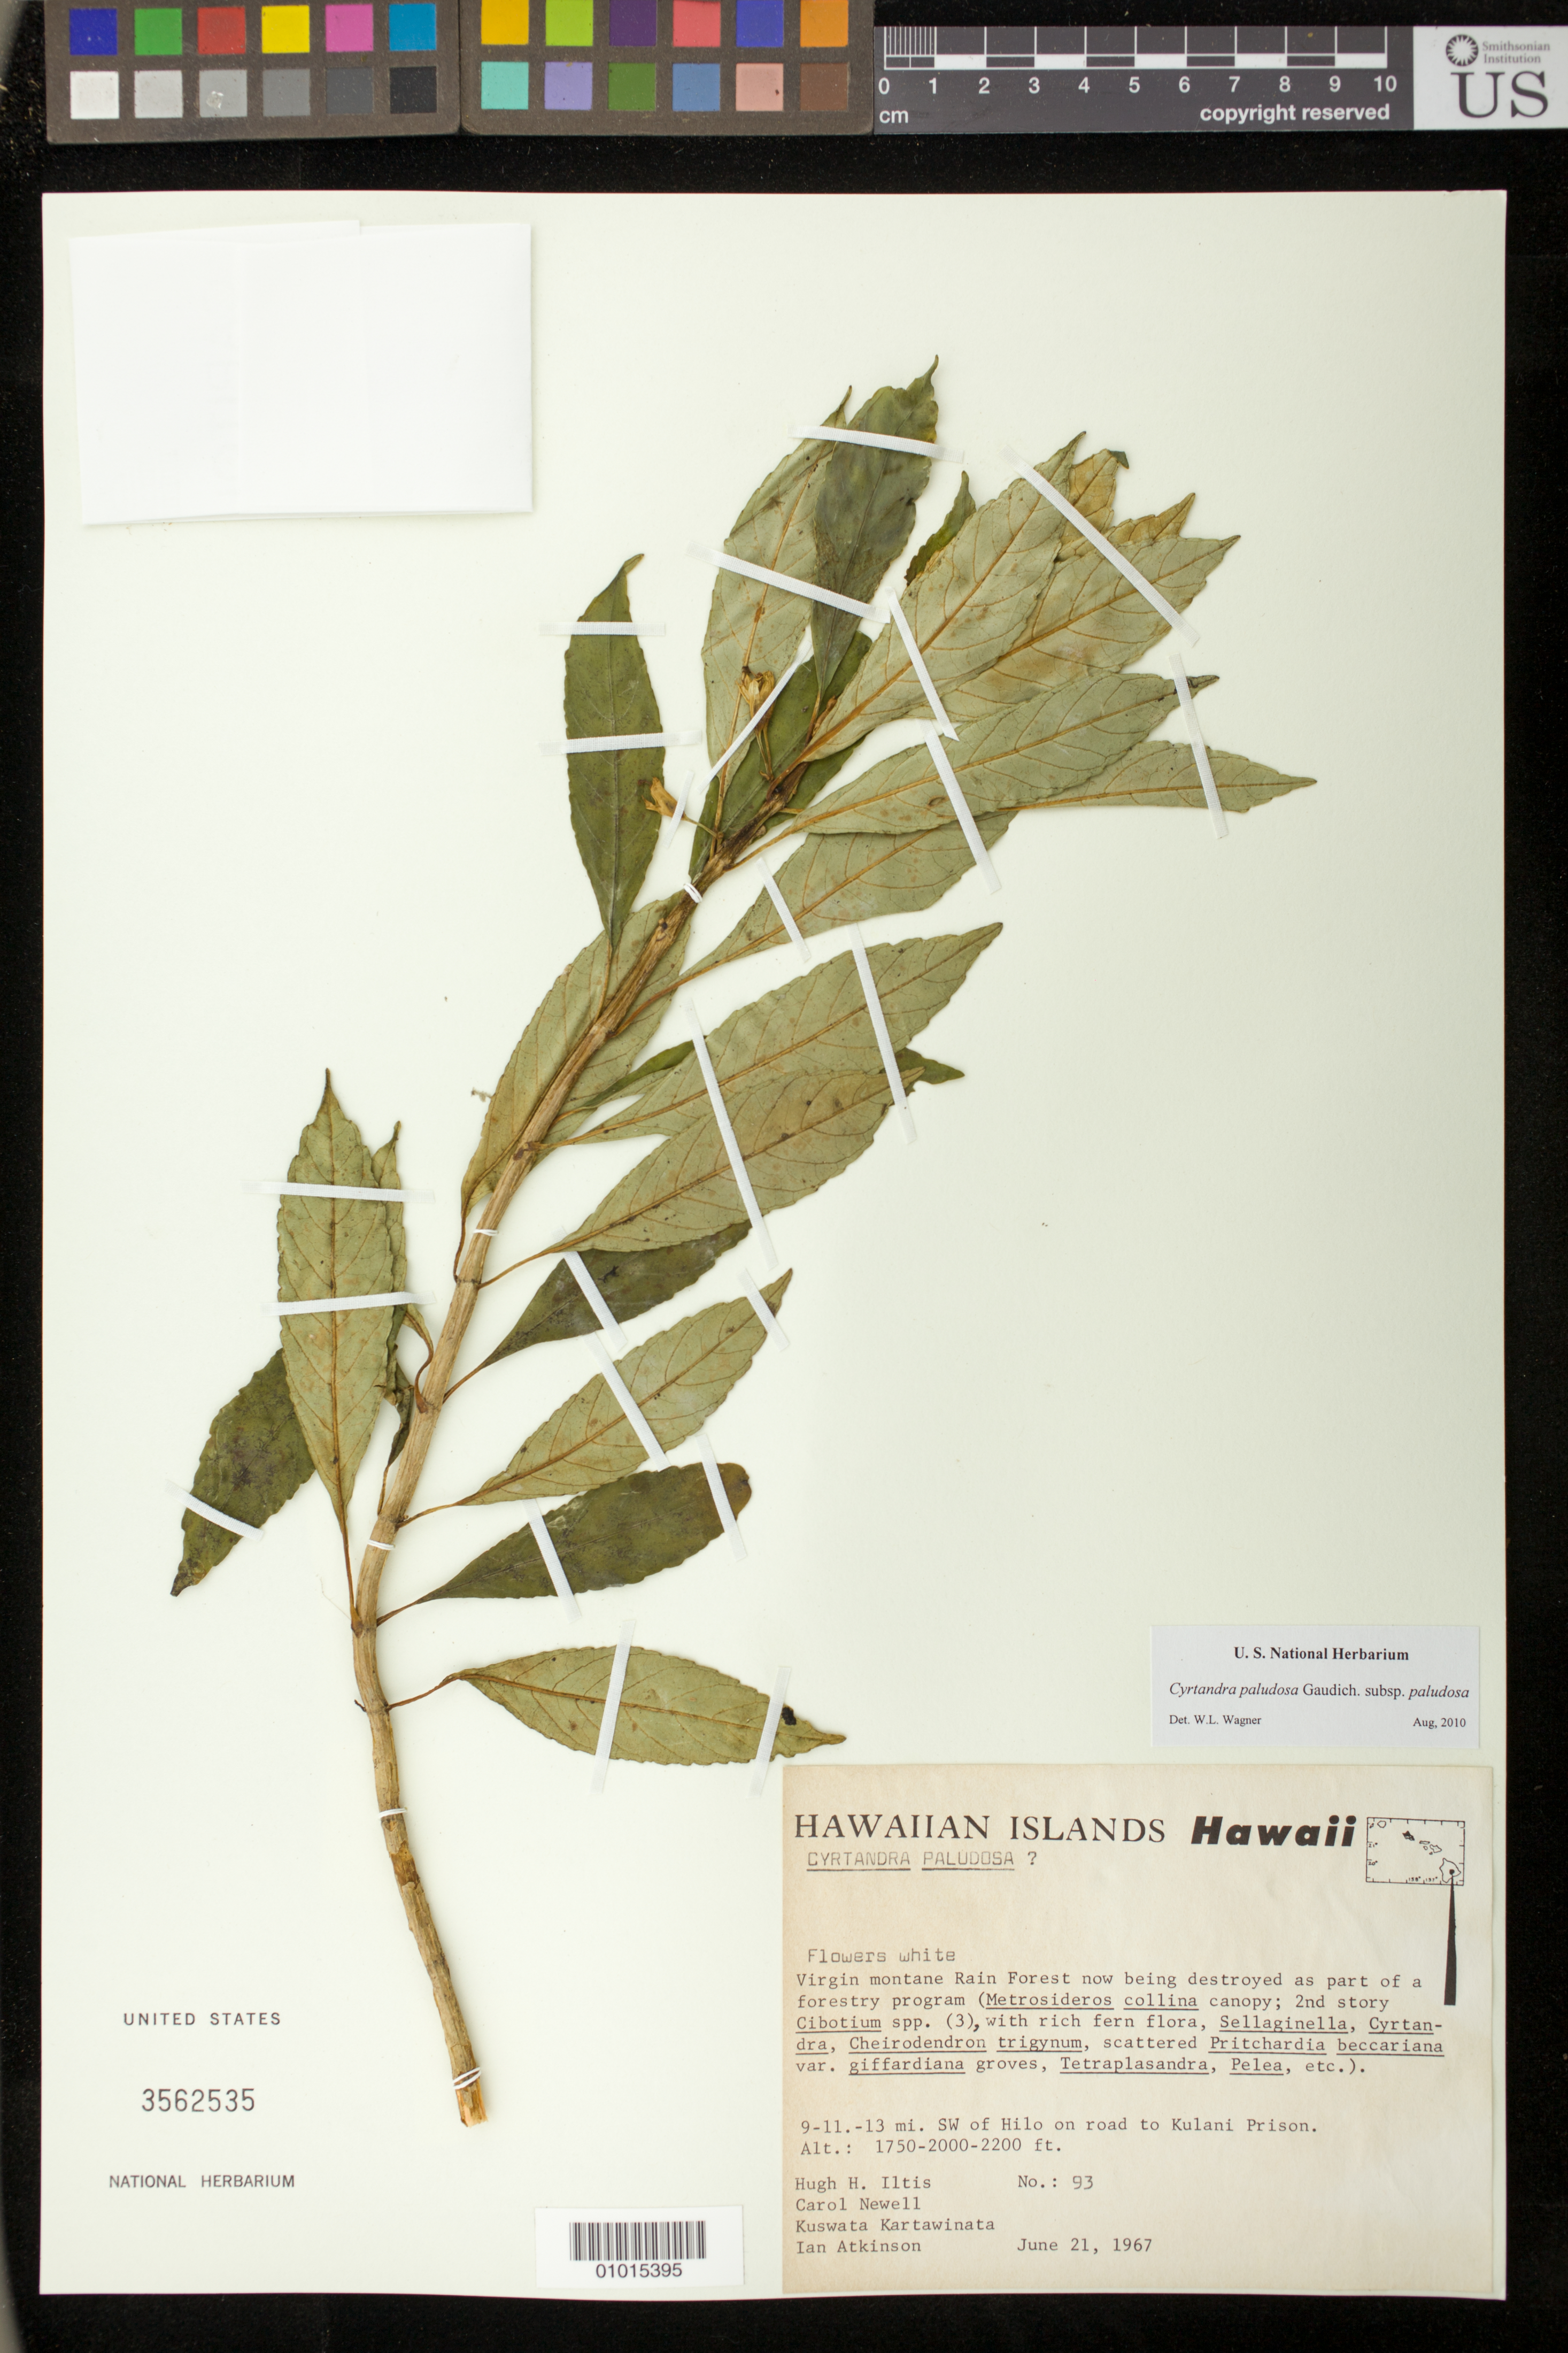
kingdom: Plantae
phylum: Tracheophyta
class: Magnoliopsida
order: Lamiales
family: Gesneriaceae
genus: Cyrtandra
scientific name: Cyrtandra paludosa var. paludosa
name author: Gaudich.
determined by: Wagner, W. L., (BOT), Smithsonian Institution - National Museum of Natural History (UNITED STATES)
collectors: H. H. Iltis, C. Newell, K. Kartawinata & I. Atkinson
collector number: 93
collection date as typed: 21 Jun 1967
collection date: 1967-06-21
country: United States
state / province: Hawaii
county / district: Hawaii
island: Hawaii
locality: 9-13 miles SW of Hilo on road to Kulani Prison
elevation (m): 533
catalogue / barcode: US 3562535